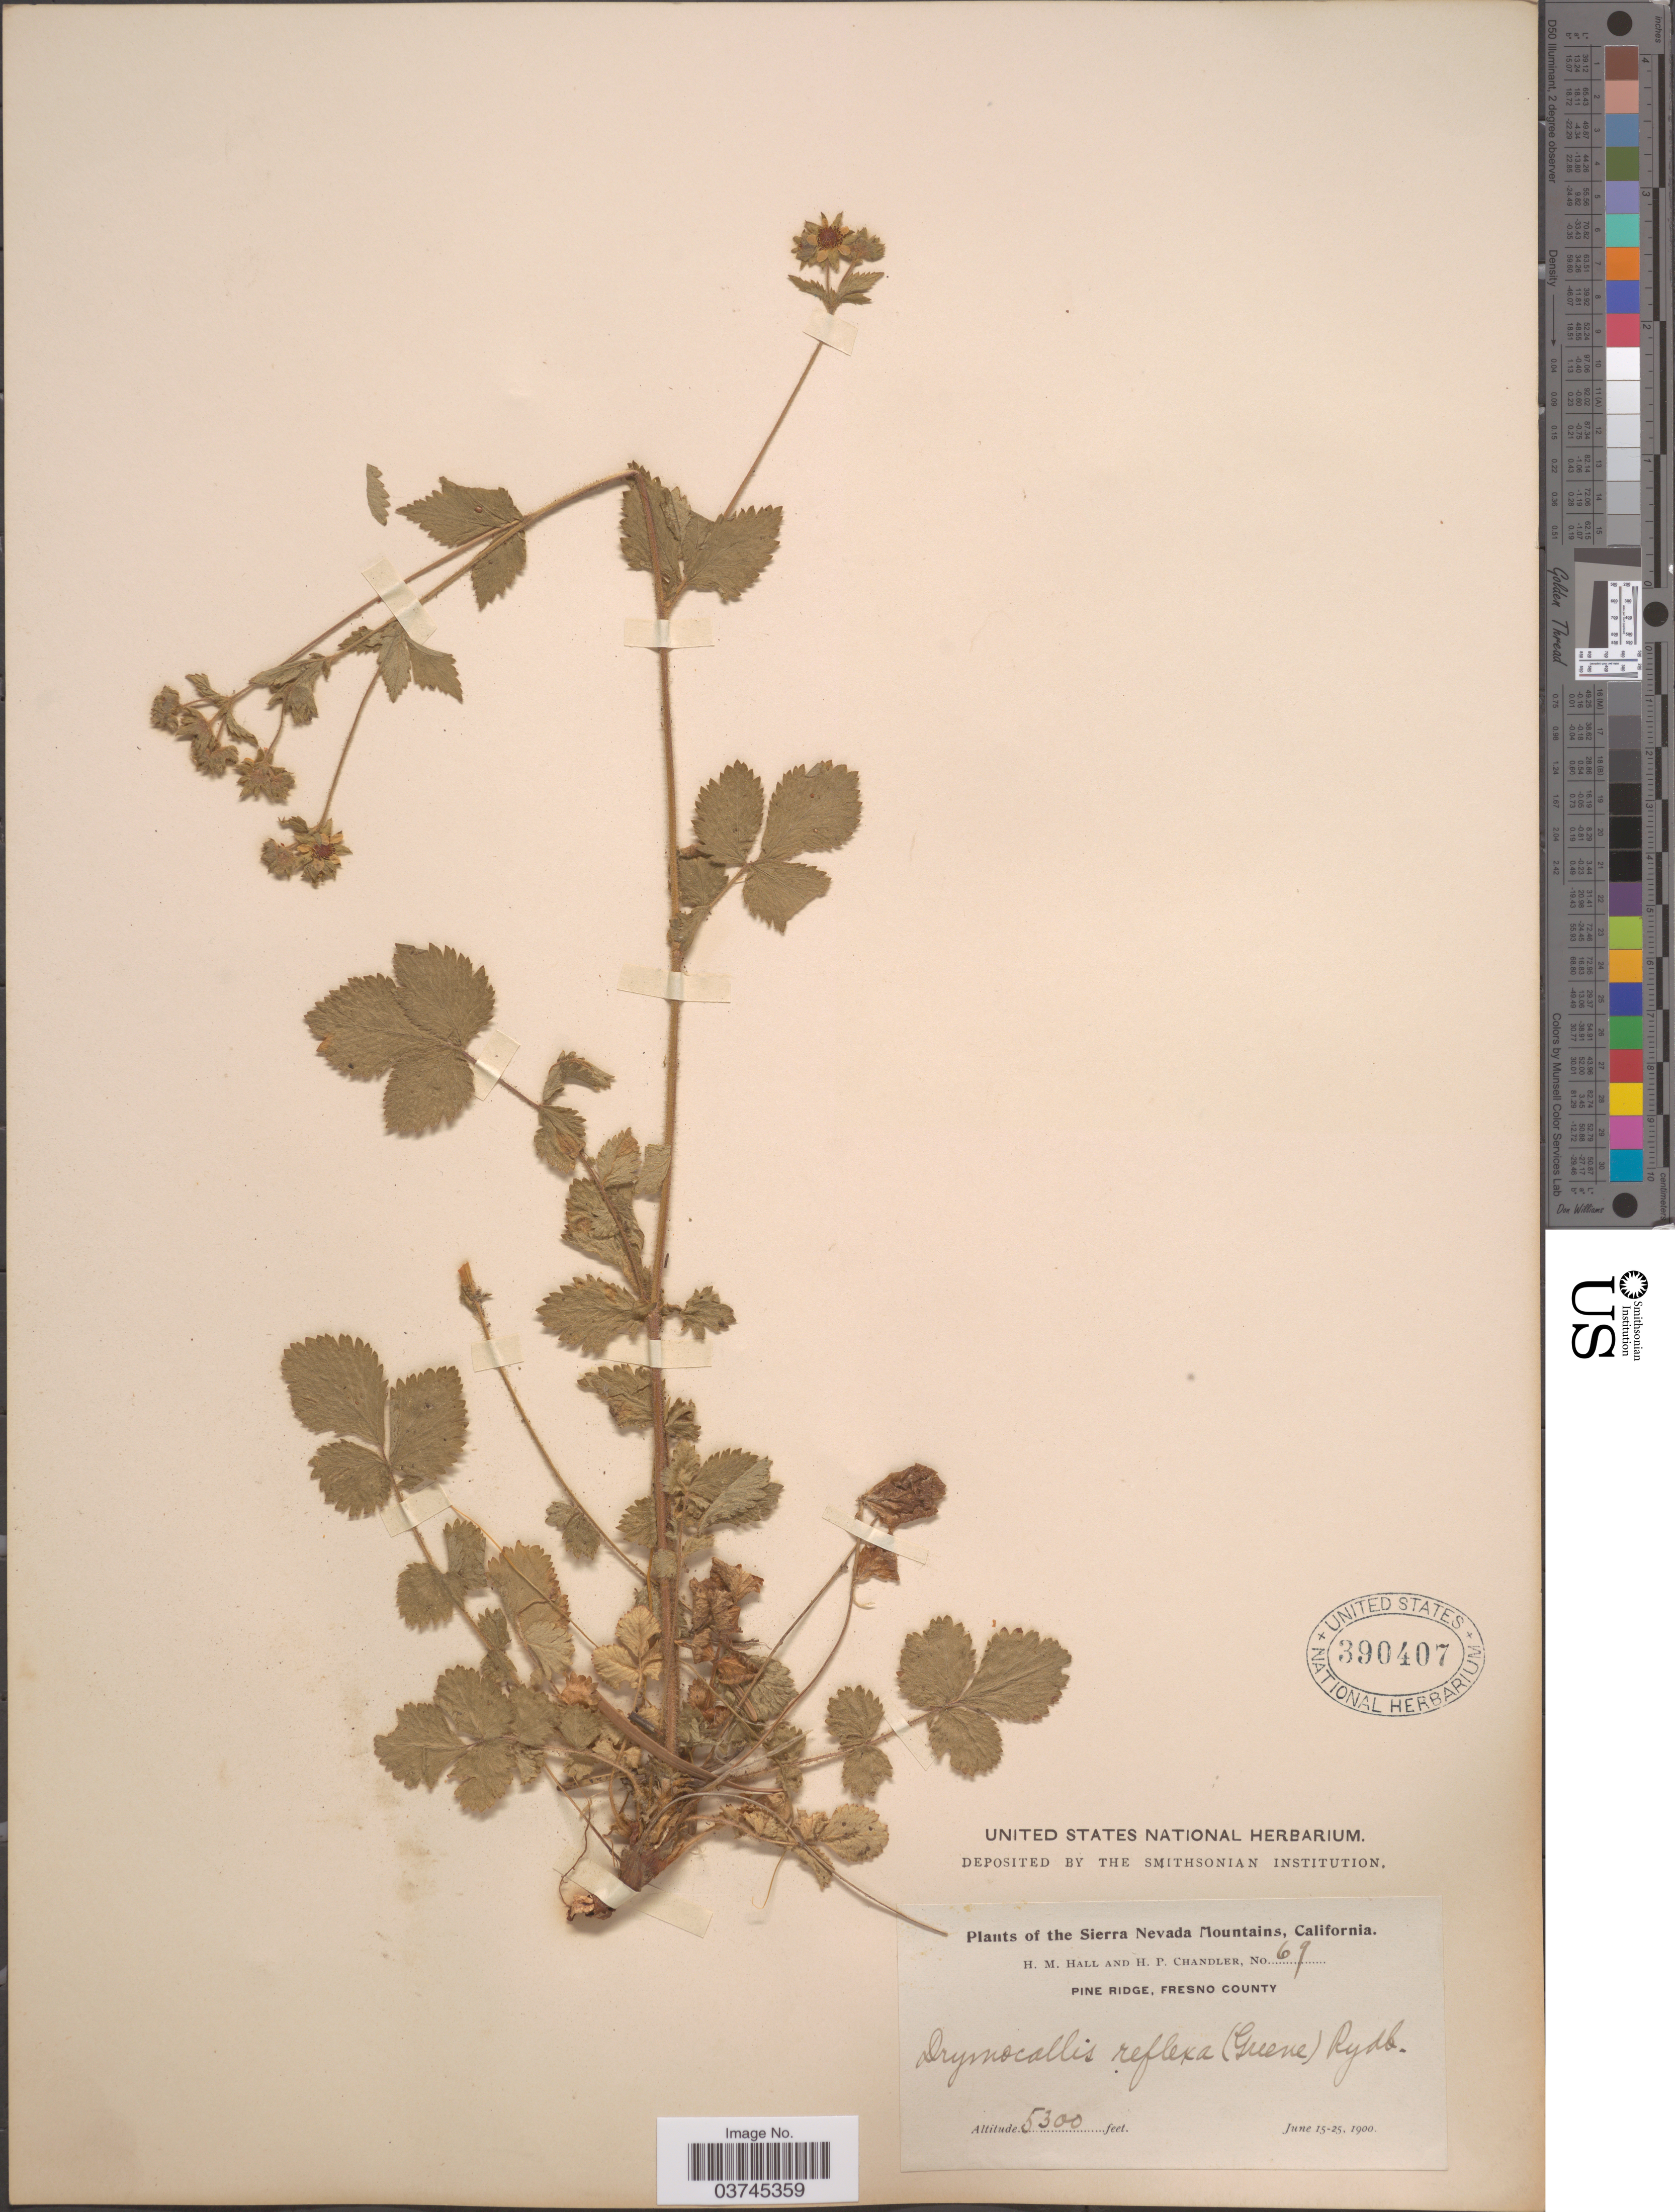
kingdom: Plantae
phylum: Tracheophyta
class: Magnoliopsida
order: Rosales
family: Rosaceae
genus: Drymocallis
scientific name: Drymocallis glandulosa subsp. reflexa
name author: (Greene) Soják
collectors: H. M. Hall & H. Chandler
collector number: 69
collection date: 1900-06-15/1900-06-25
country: United States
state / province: California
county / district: Fresno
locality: Sierra Nevada Mountains. Pine Ridge, Fresno County.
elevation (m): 1615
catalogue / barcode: US 390407